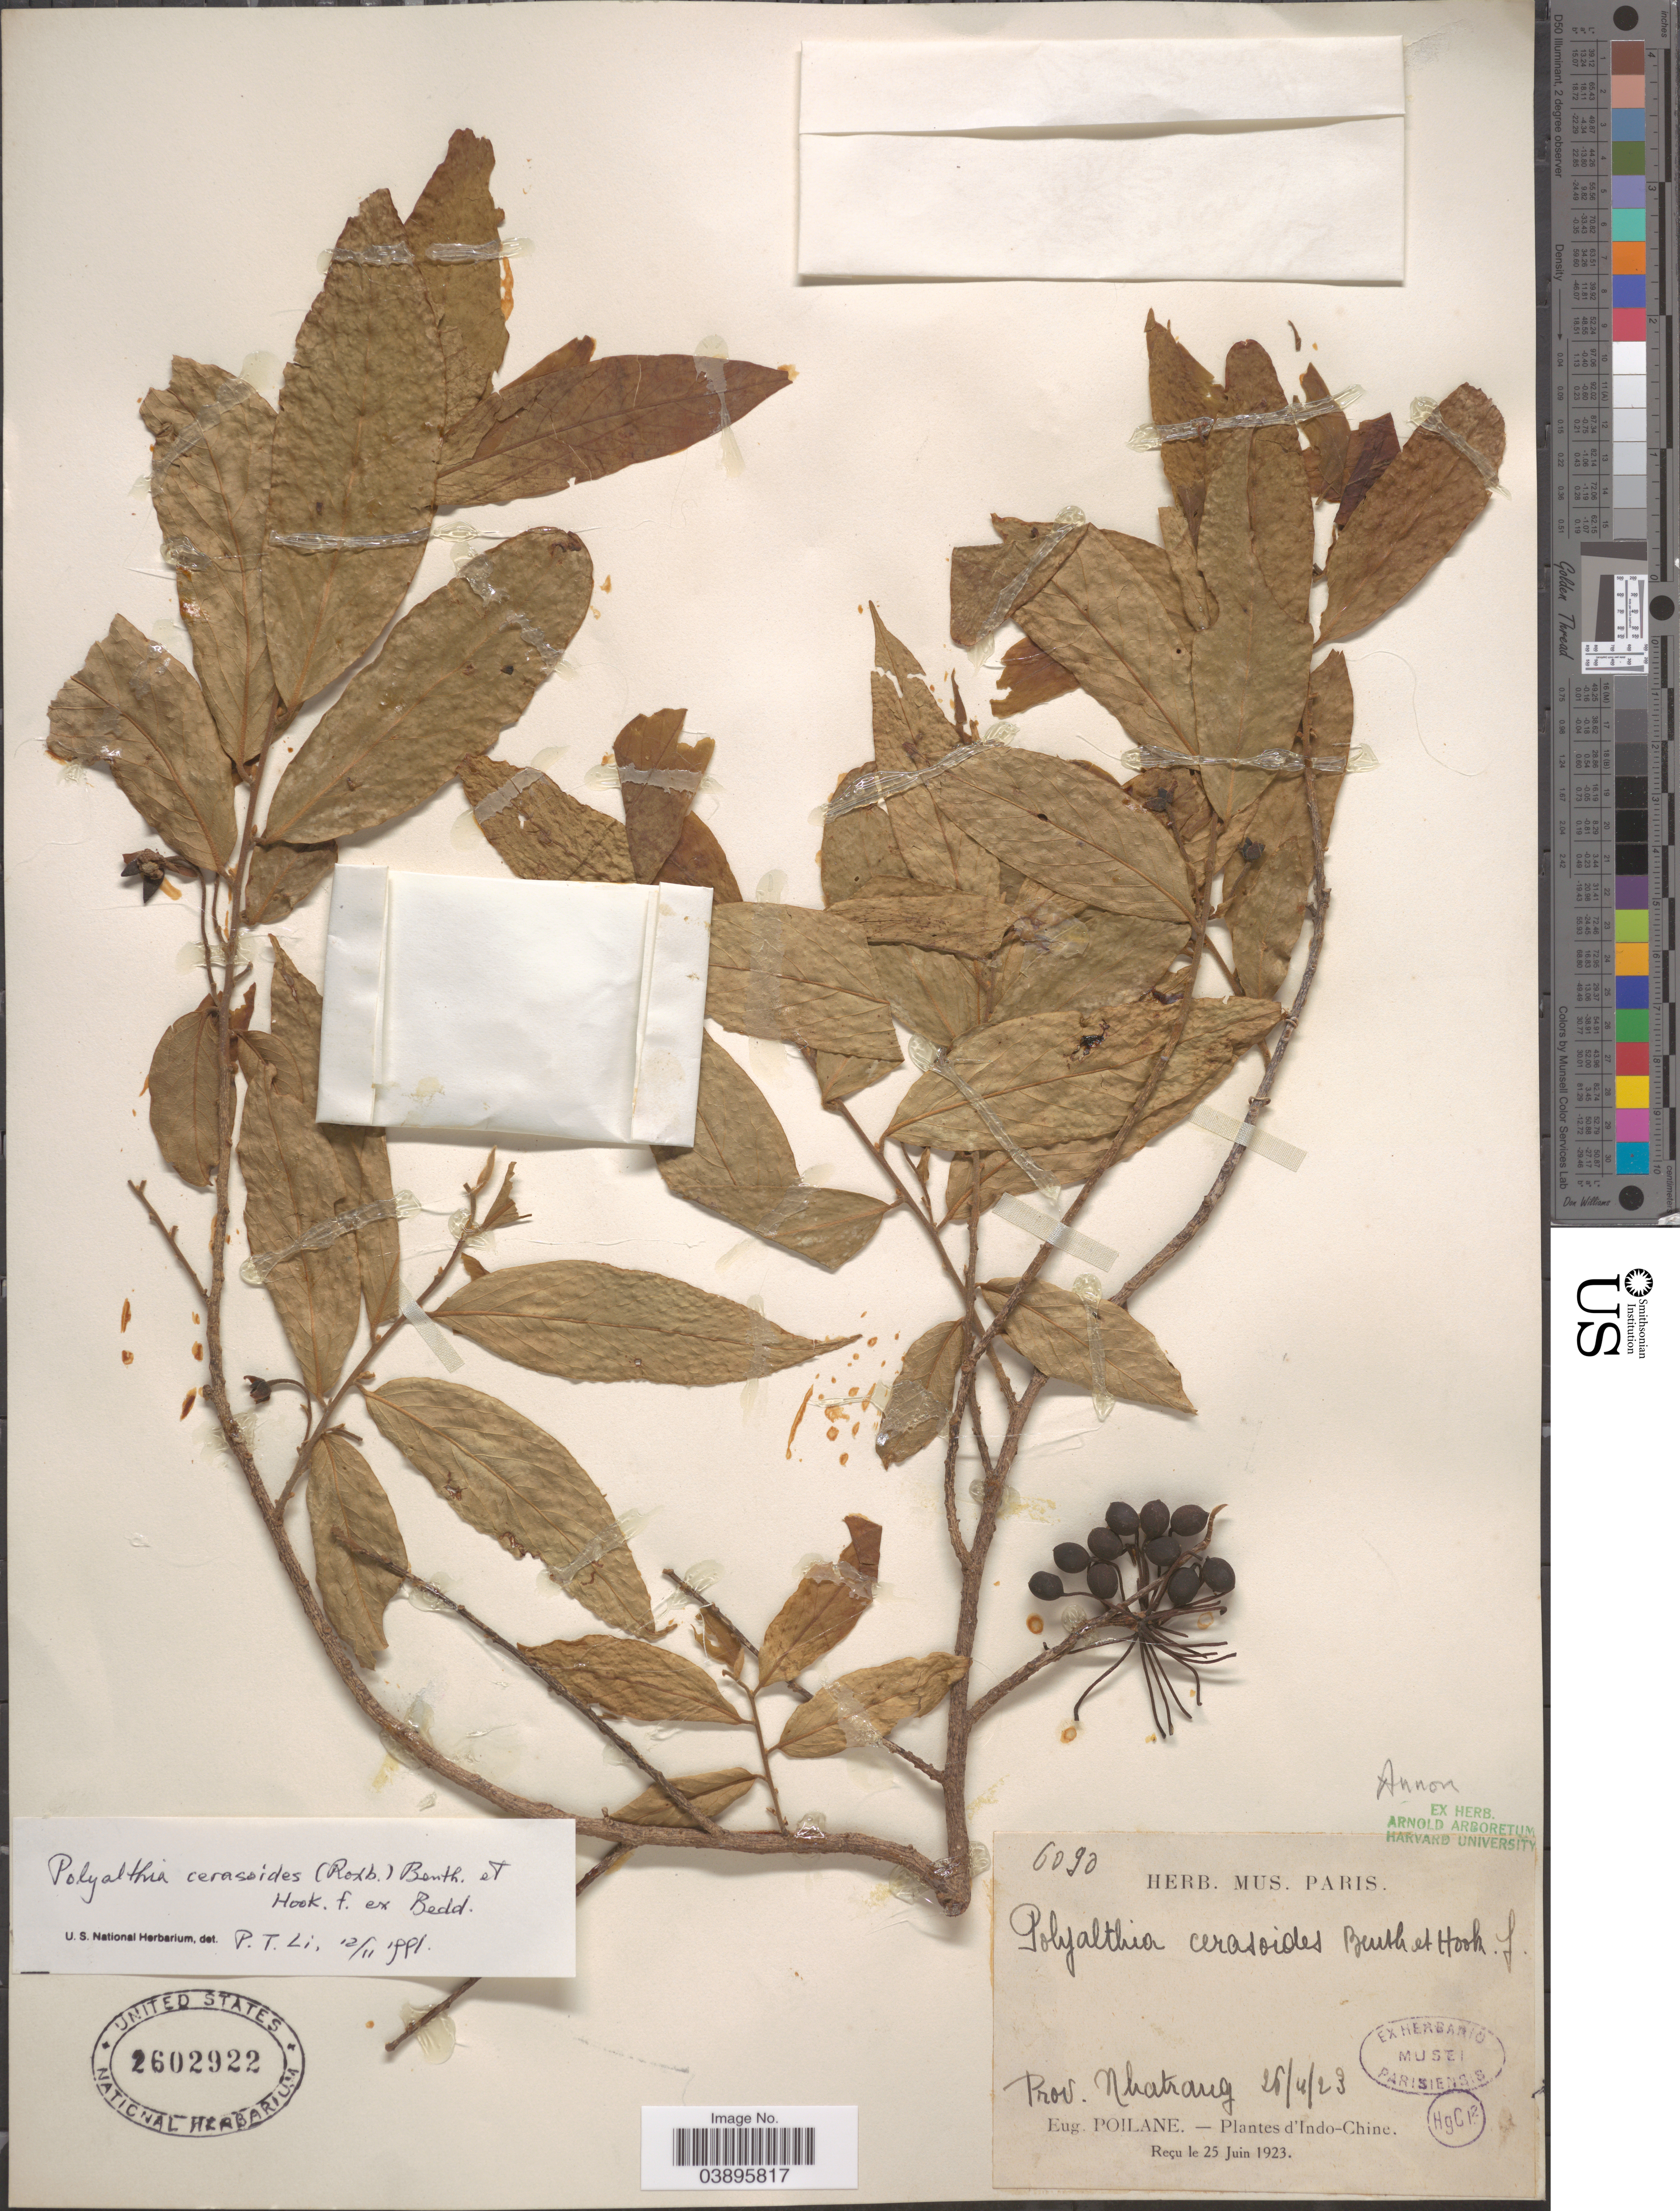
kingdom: Plantae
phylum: Tracheophyta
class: Magnoliopsida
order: Magnoliales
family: Annonaceae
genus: Polyalthia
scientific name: Polyalthia cerasoides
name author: (Roxb.) Benth. et al.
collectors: E. Poilane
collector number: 6090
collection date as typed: Transcribed d/m/y: 26/4/23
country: Vietnam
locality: Prov. Nhatrang. D'Indo-Chine.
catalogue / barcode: US 2602922